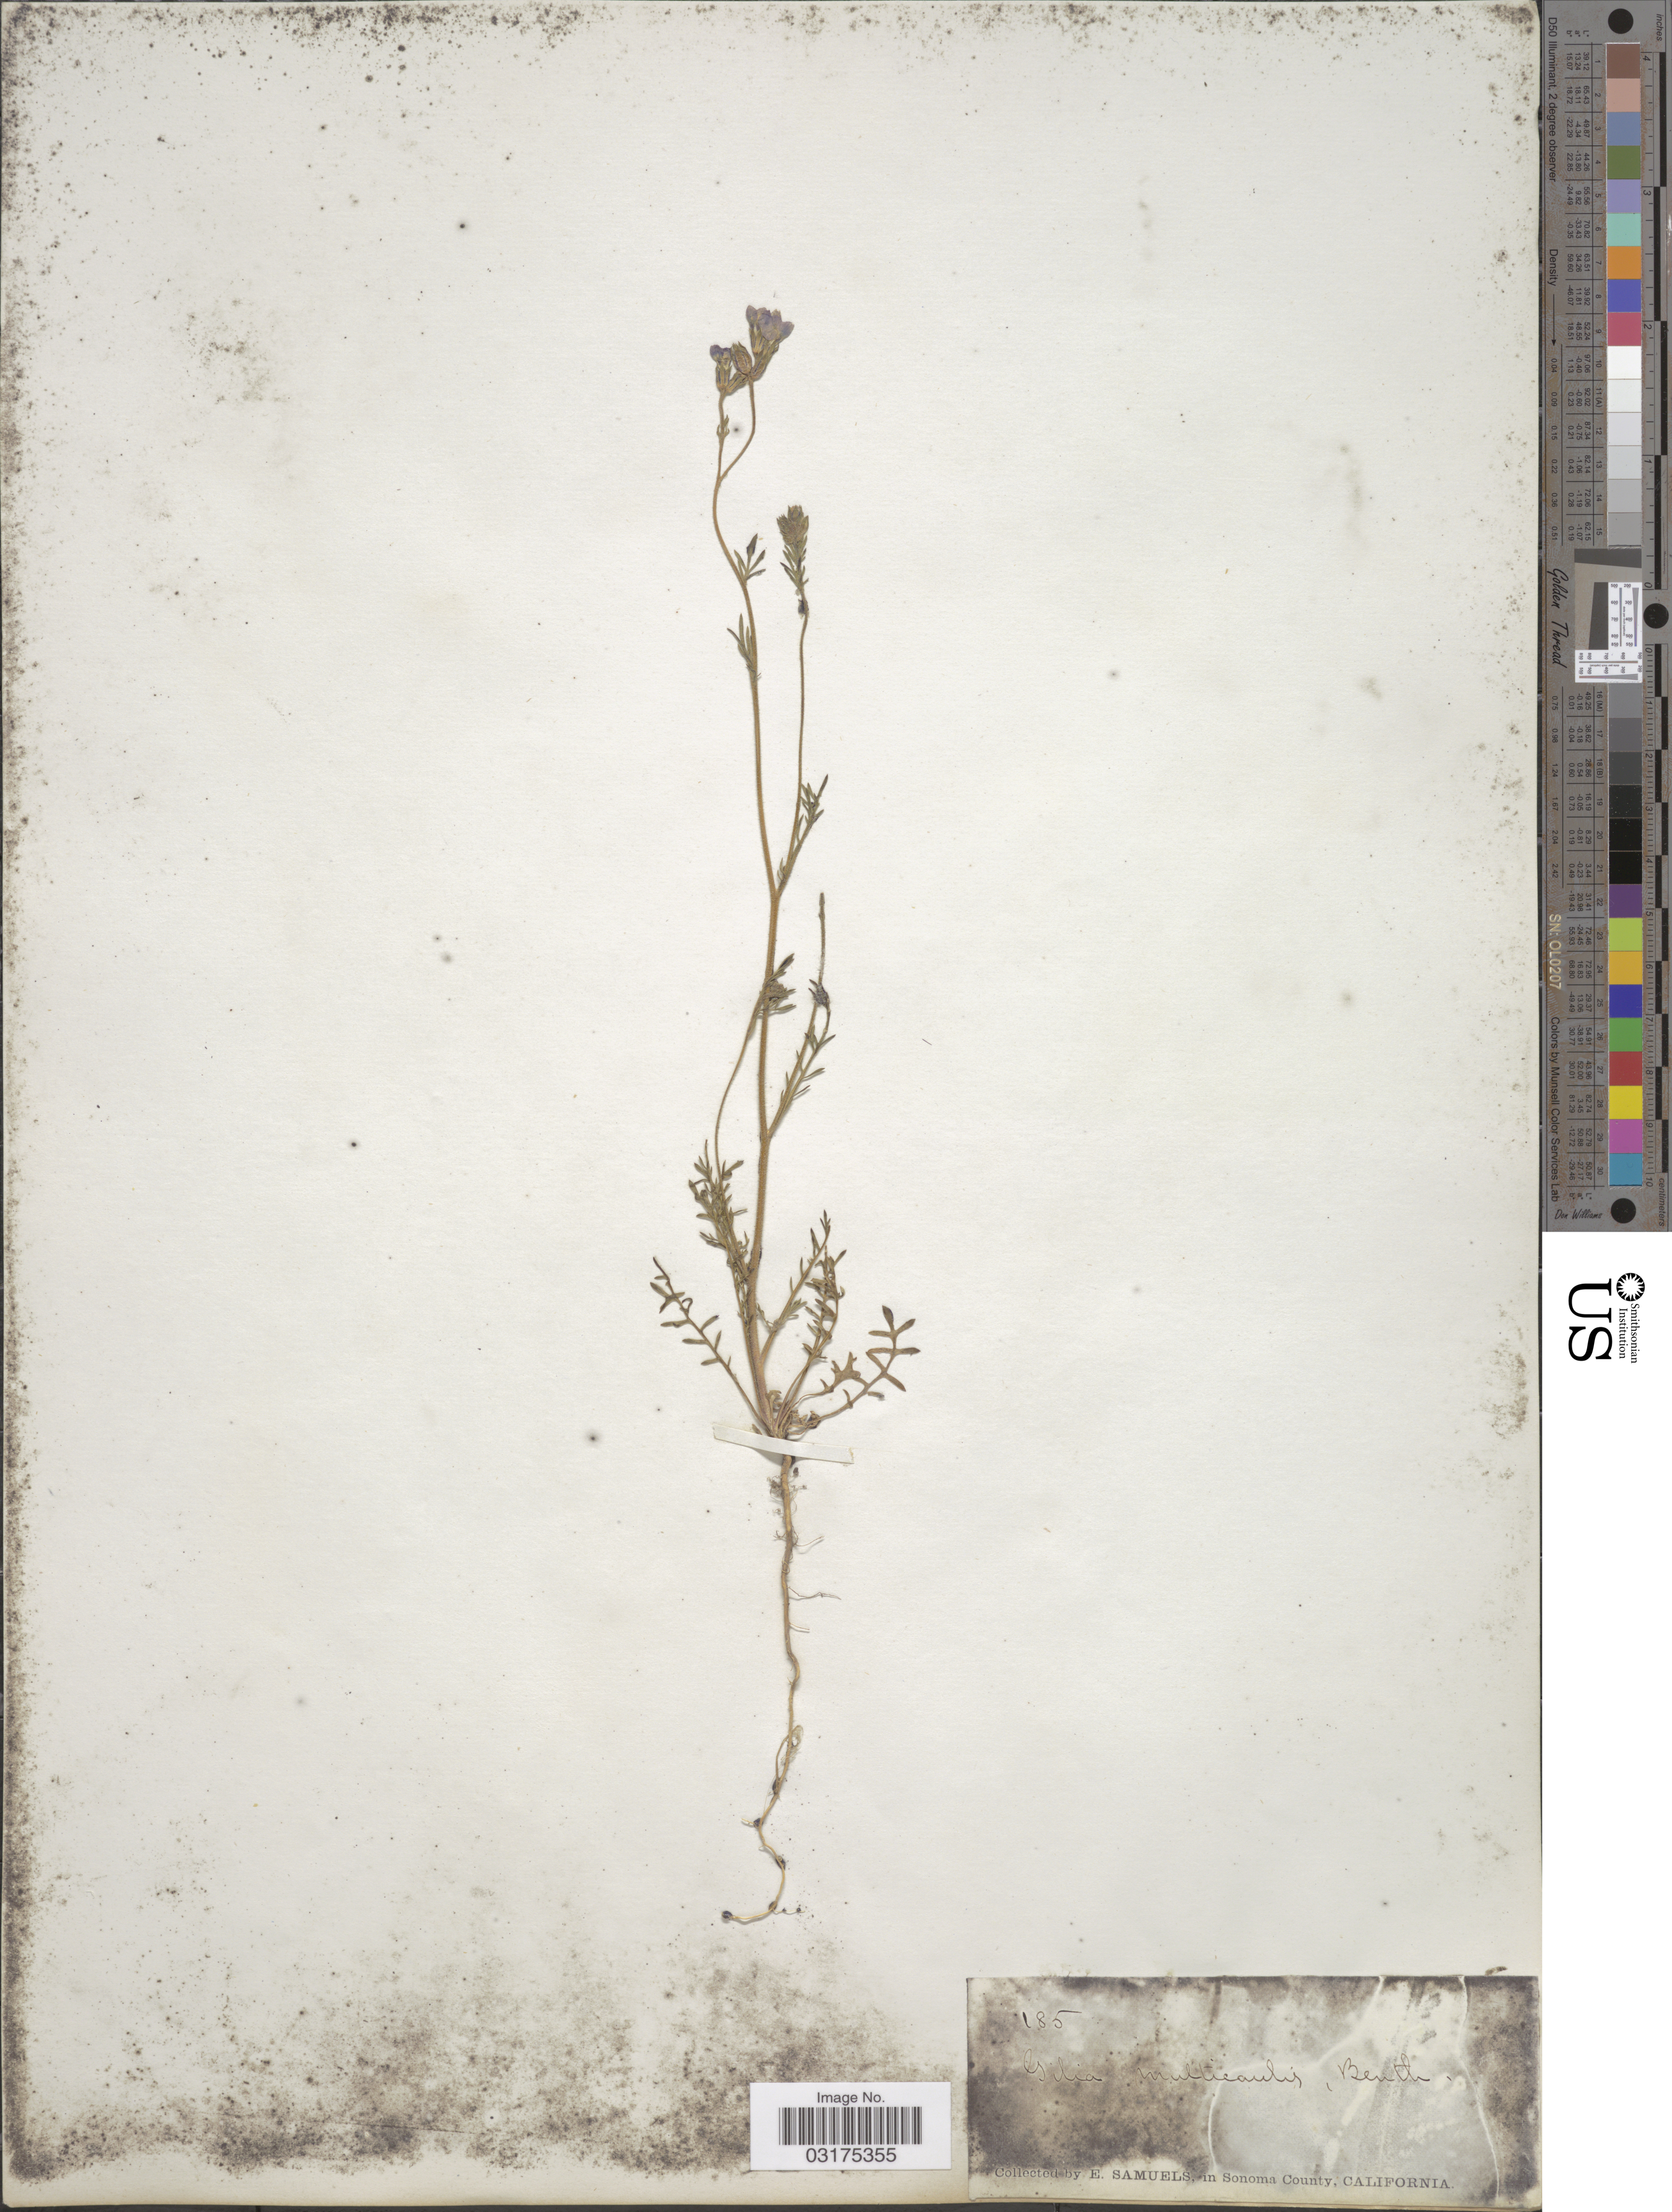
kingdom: Plantae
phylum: Tracheophyta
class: Magnoliopsida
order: Ericales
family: Polemoniaceae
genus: Gilia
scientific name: Gilia clivorum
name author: (Jeps.) V.E. Grant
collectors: E. Samuels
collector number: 185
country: United States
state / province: California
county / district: Sonoma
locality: In Sonoma County, California.